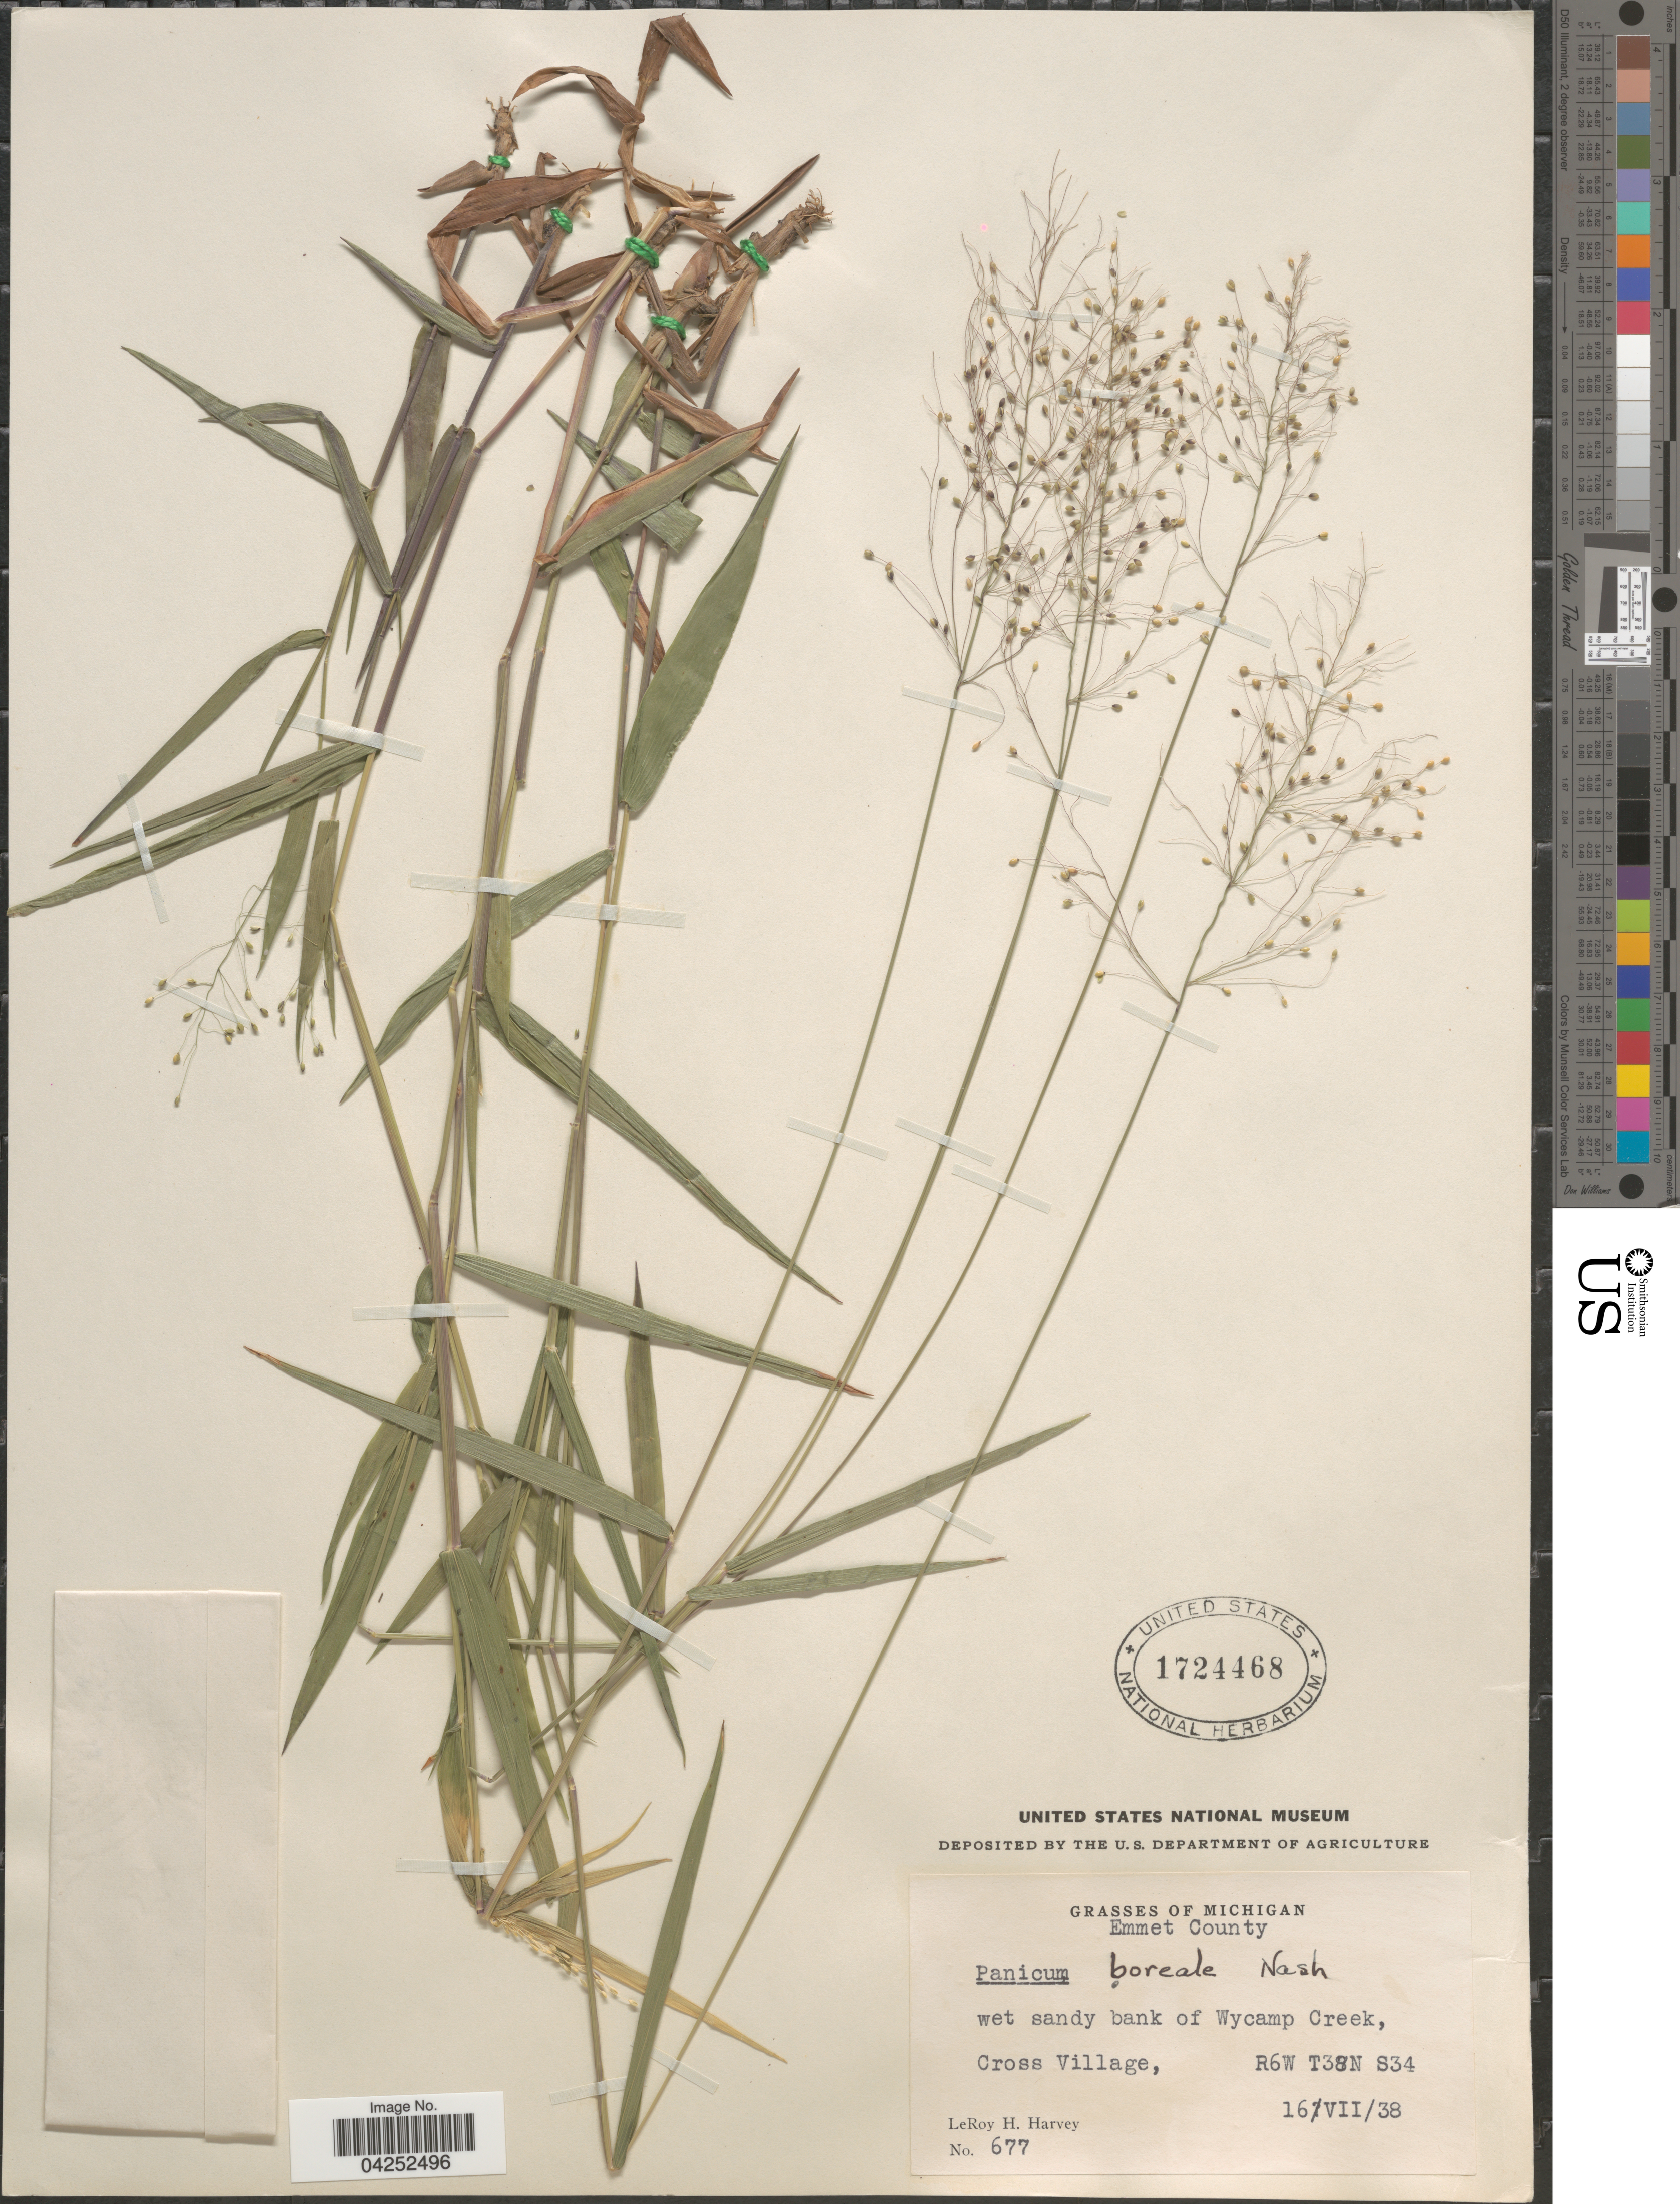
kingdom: Plantae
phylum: Tracheophyta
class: Liliopsida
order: Poales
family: Poaceae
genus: Dichanthelium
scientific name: Dichanthelium boreale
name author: (Nash) Freckmann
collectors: L. H. Harvey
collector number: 677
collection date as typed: Transcribed d/m/y: 16/7/38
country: United States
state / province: Michigan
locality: Emmet County. Wet sandy bank of Wycamp creek, Cross Village, R6W T38N S34.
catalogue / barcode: US 1724468